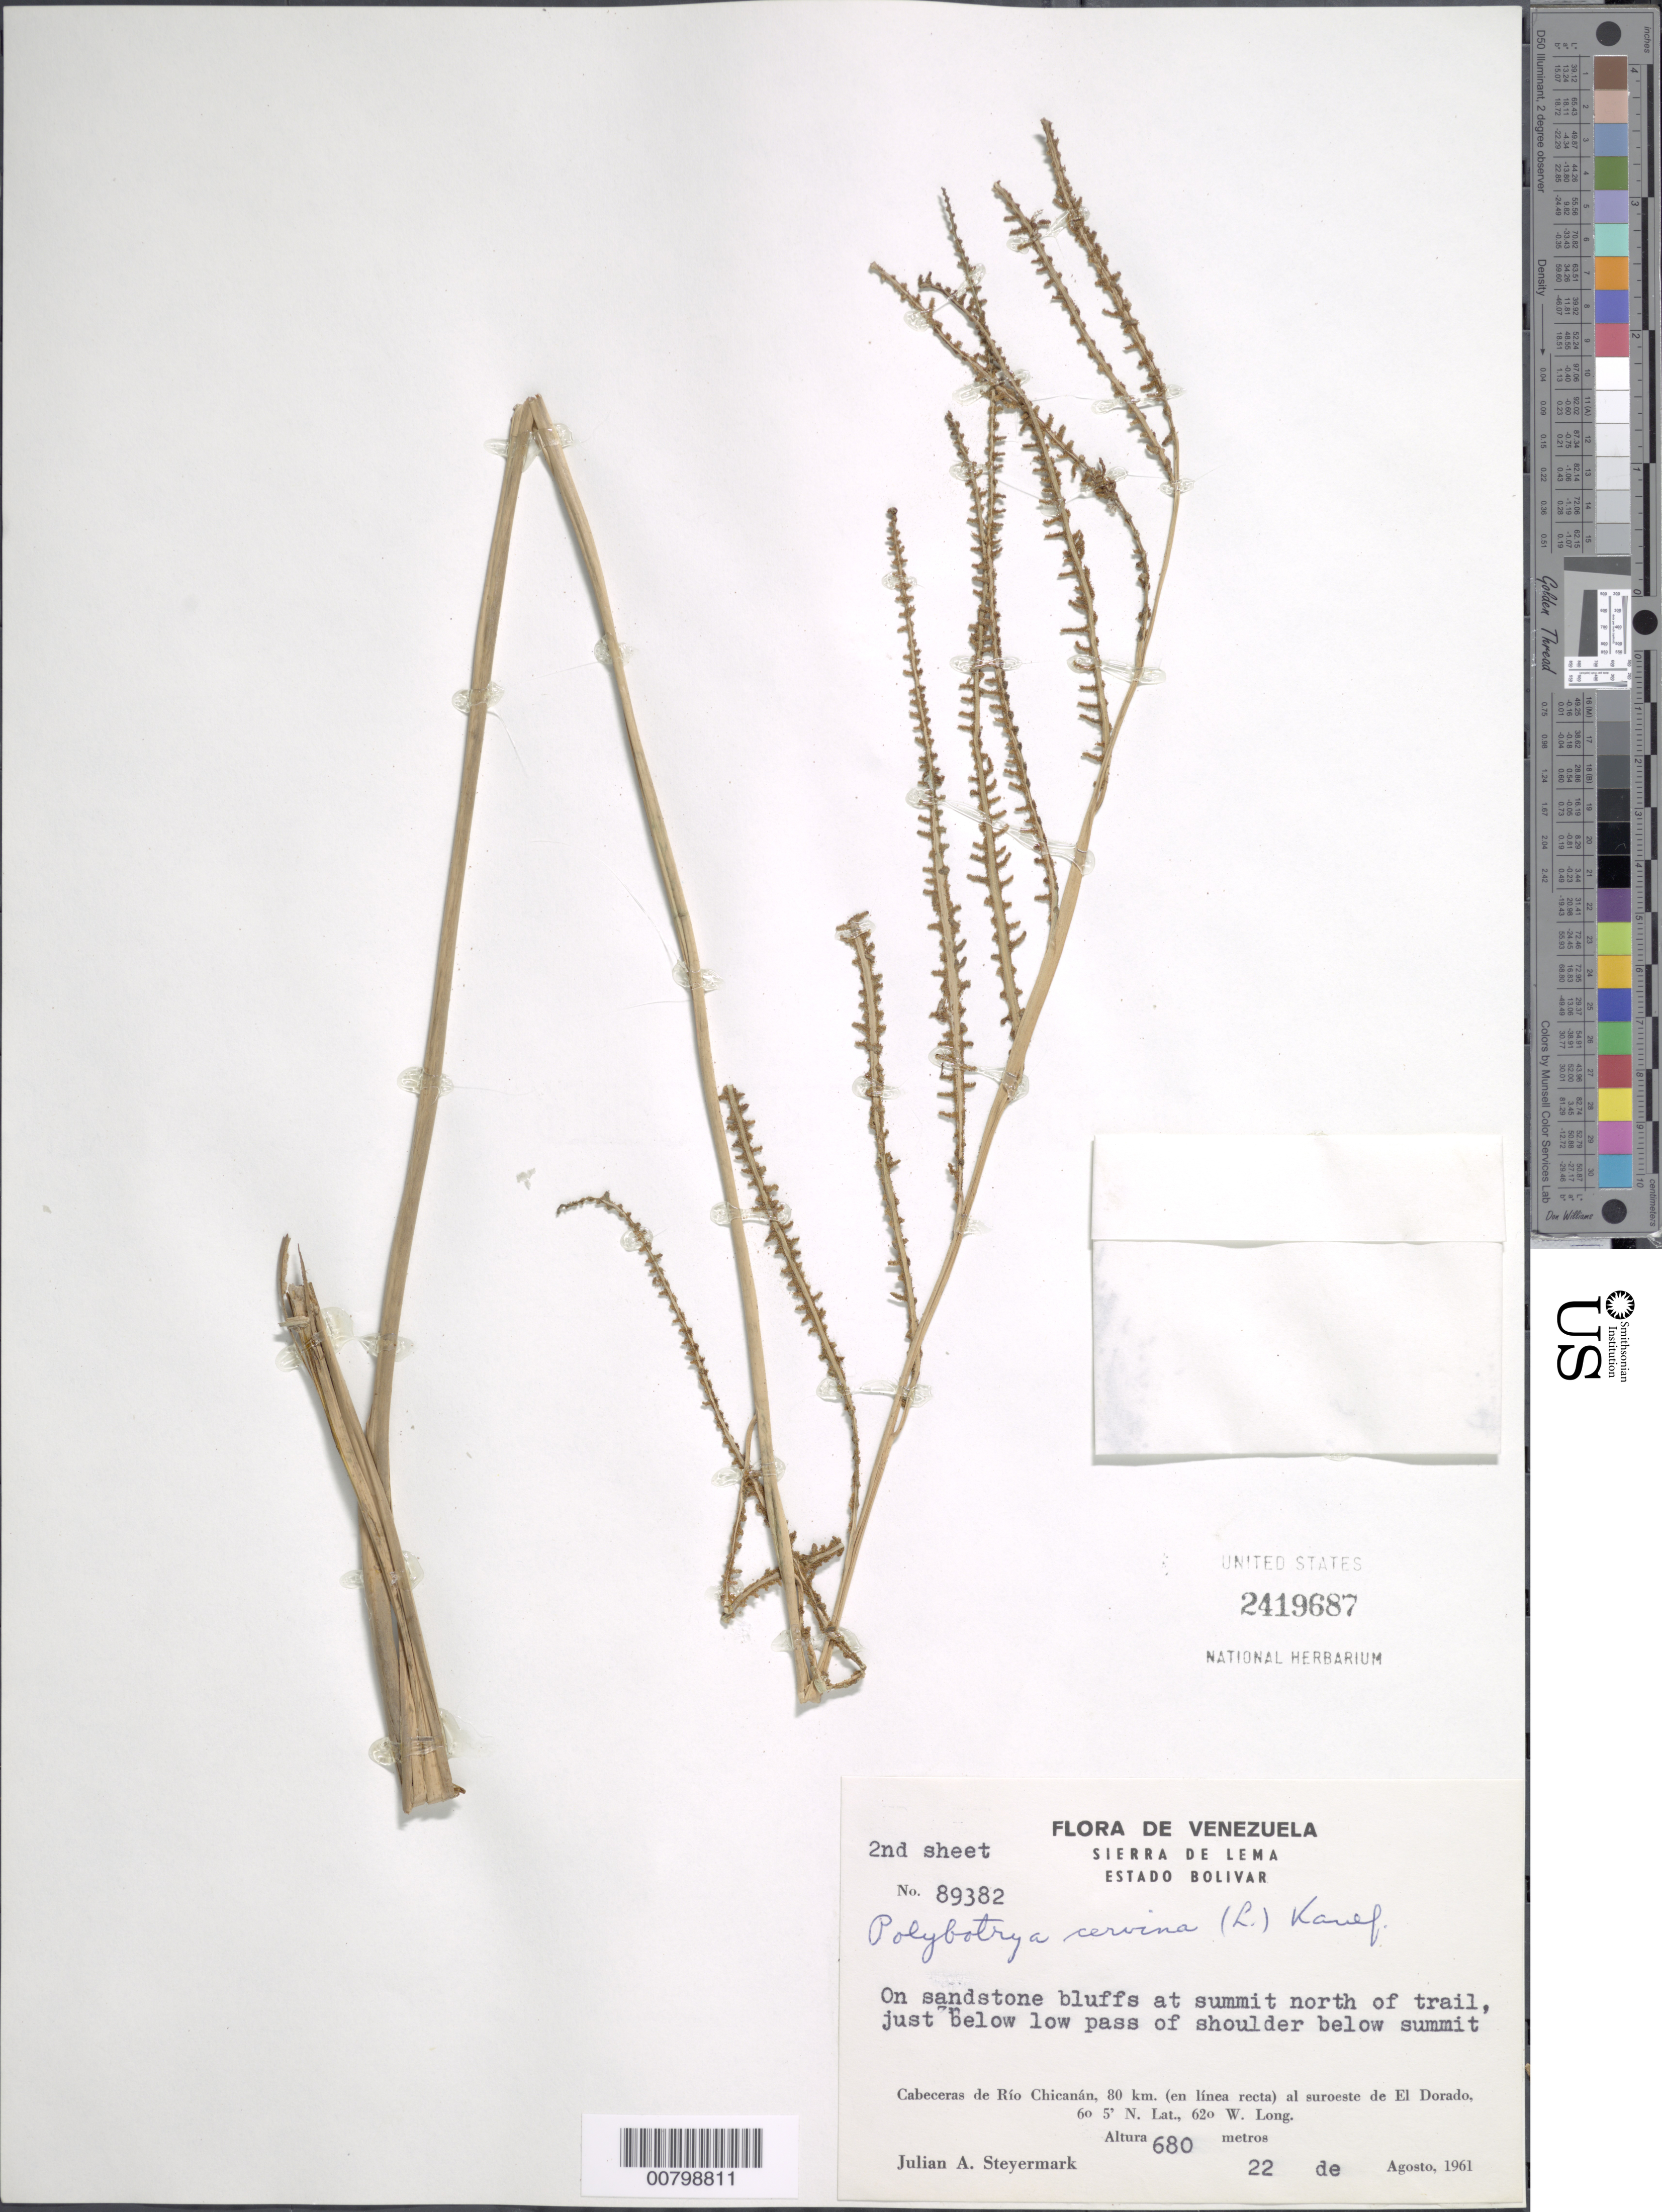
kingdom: Plantae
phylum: Tracheophyta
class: Polypodiopsida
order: Polypodiales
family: Dryopteridaceae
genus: Olfersia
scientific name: Olfersia cervina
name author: (L.) Kunze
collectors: J. Steyermark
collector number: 89382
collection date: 1961-08-22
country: Venezuela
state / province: Bolivar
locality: Sierra de Lema. Estado Bolivar. Cabeceras de Rio Chicanan, 80 km. (en linea recta) al suroeste de El Dorado.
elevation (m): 680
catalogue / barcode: US 2419687